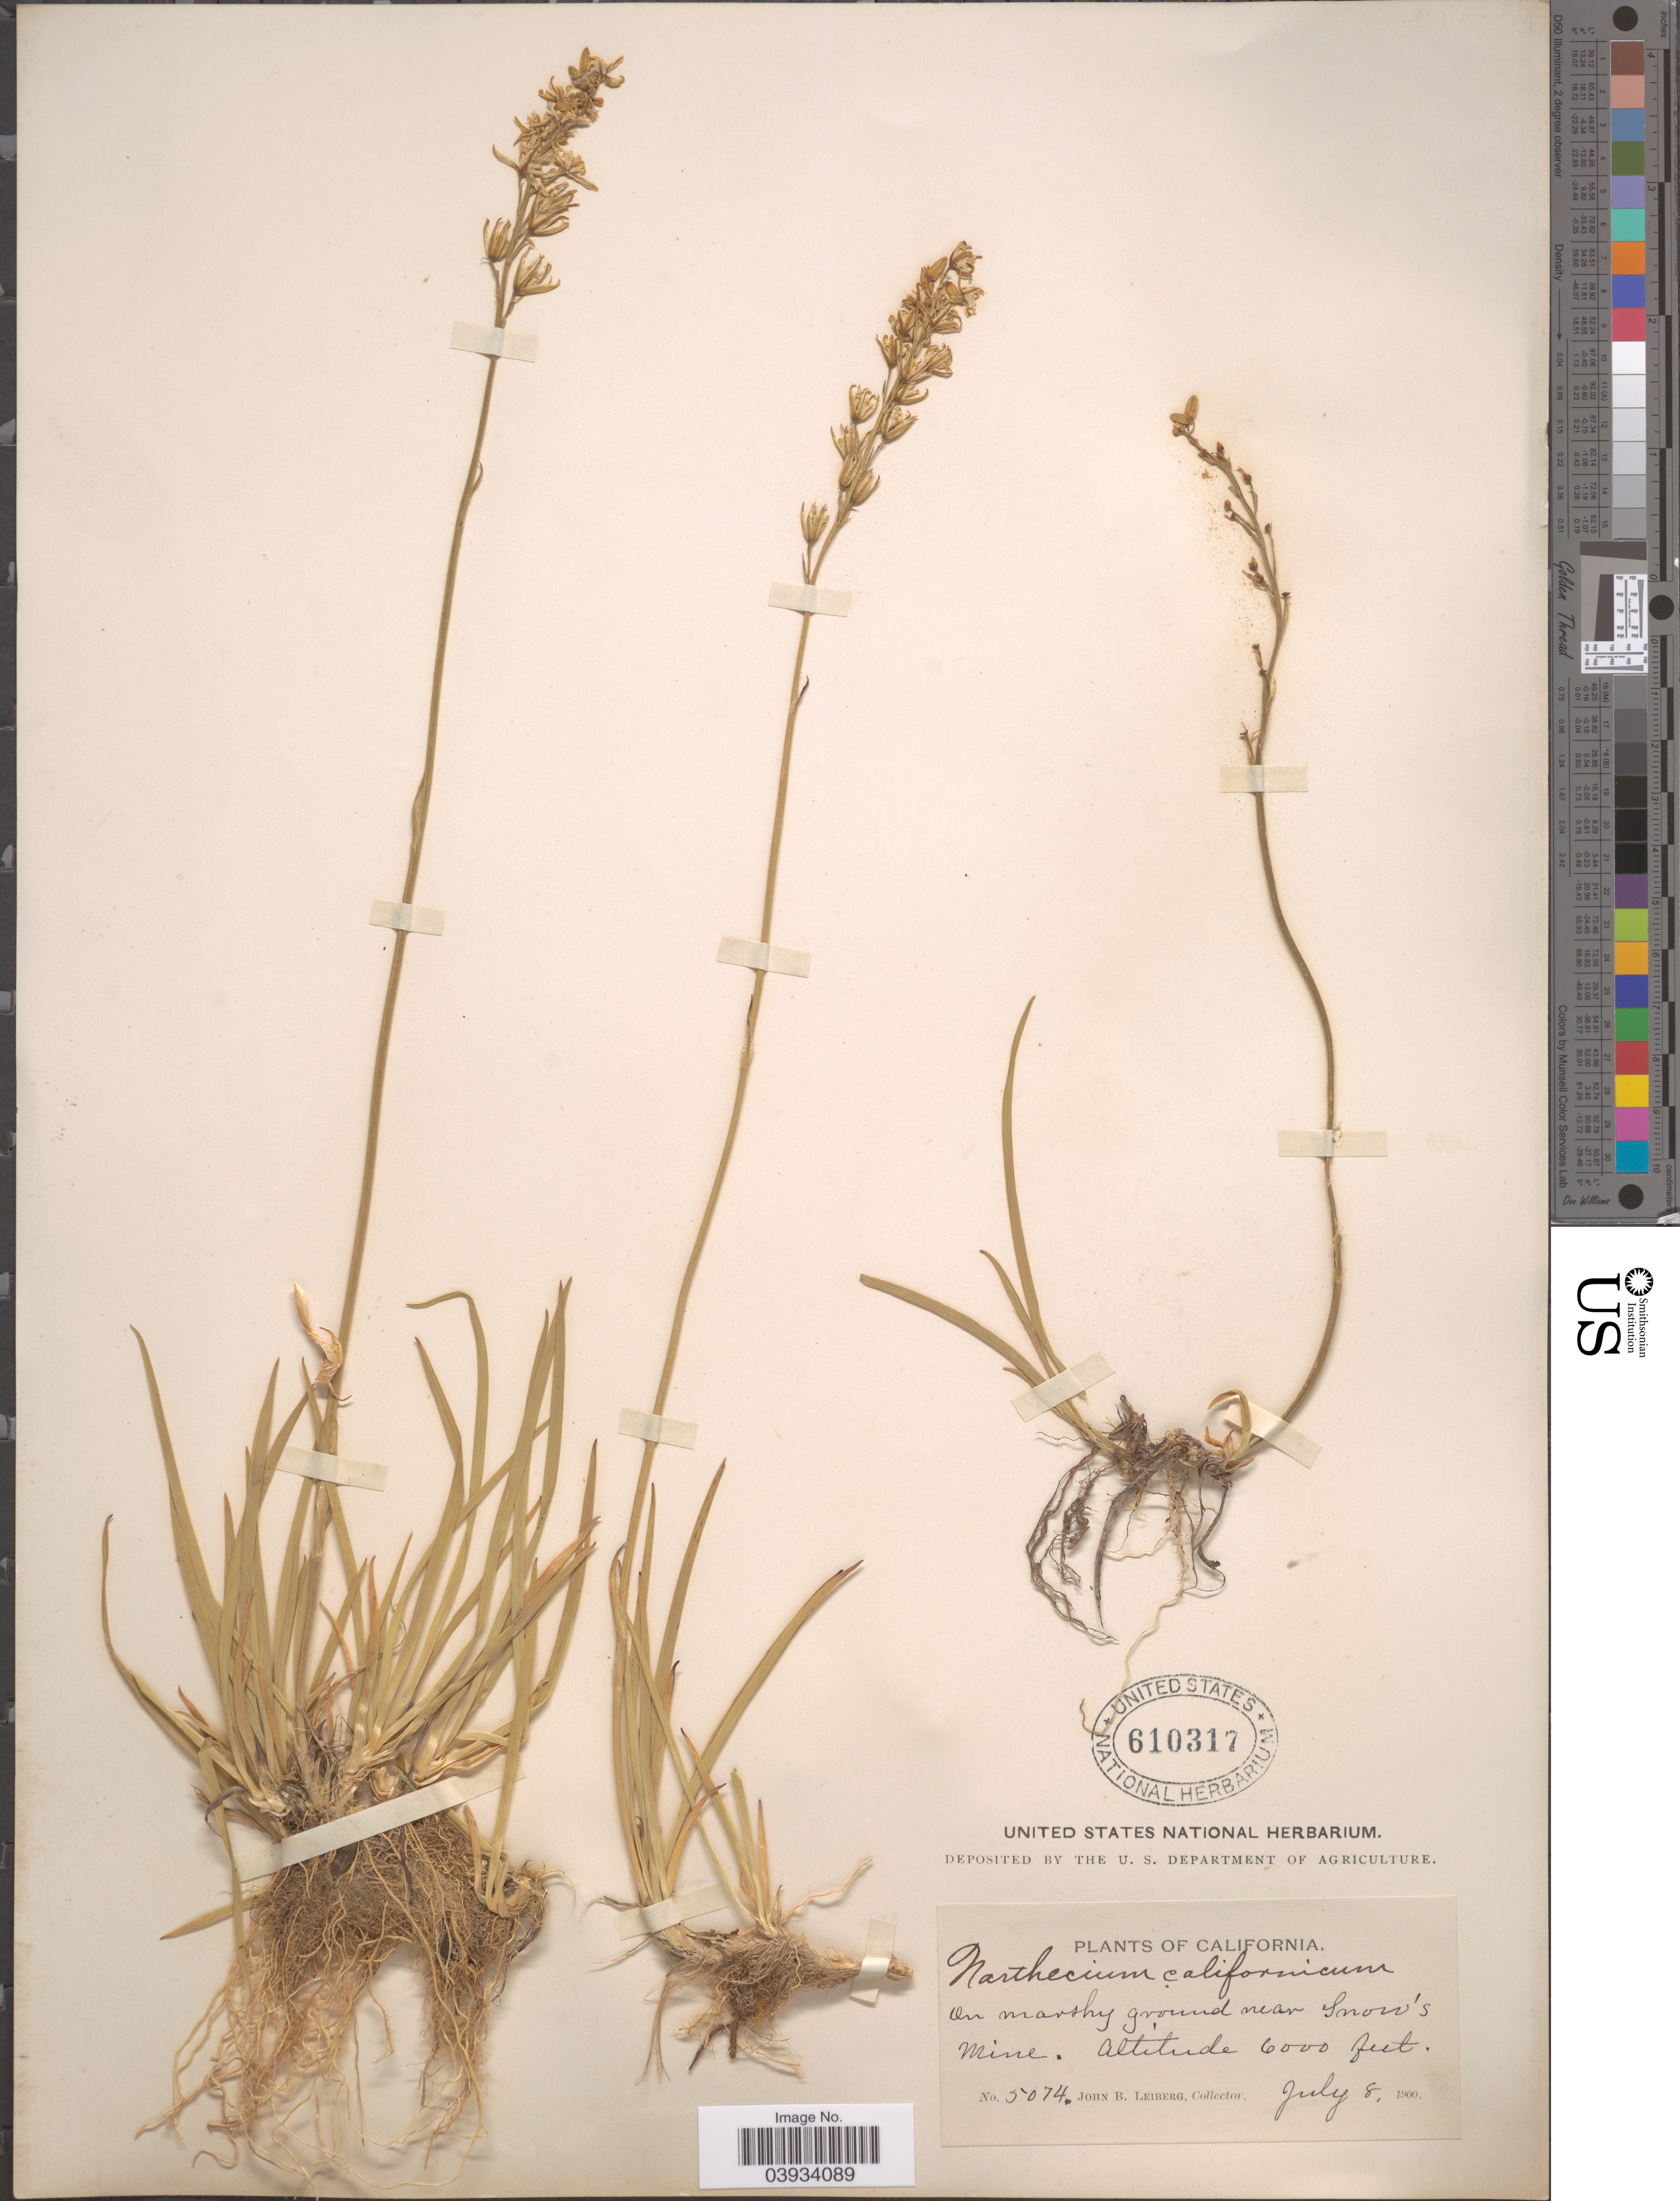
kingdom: Plantae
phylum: Tracheophyta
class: Liliopsida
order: Dioscoreales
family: Nartheciaceae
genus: Narthecium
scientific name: Narthecium californicum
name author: Baker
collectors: J. B. Leiberg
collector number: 5074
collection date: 1900-07-08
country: United States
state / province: California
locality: On marshy ground near Snow's Mine.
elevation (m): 1829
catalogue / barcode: US 610317